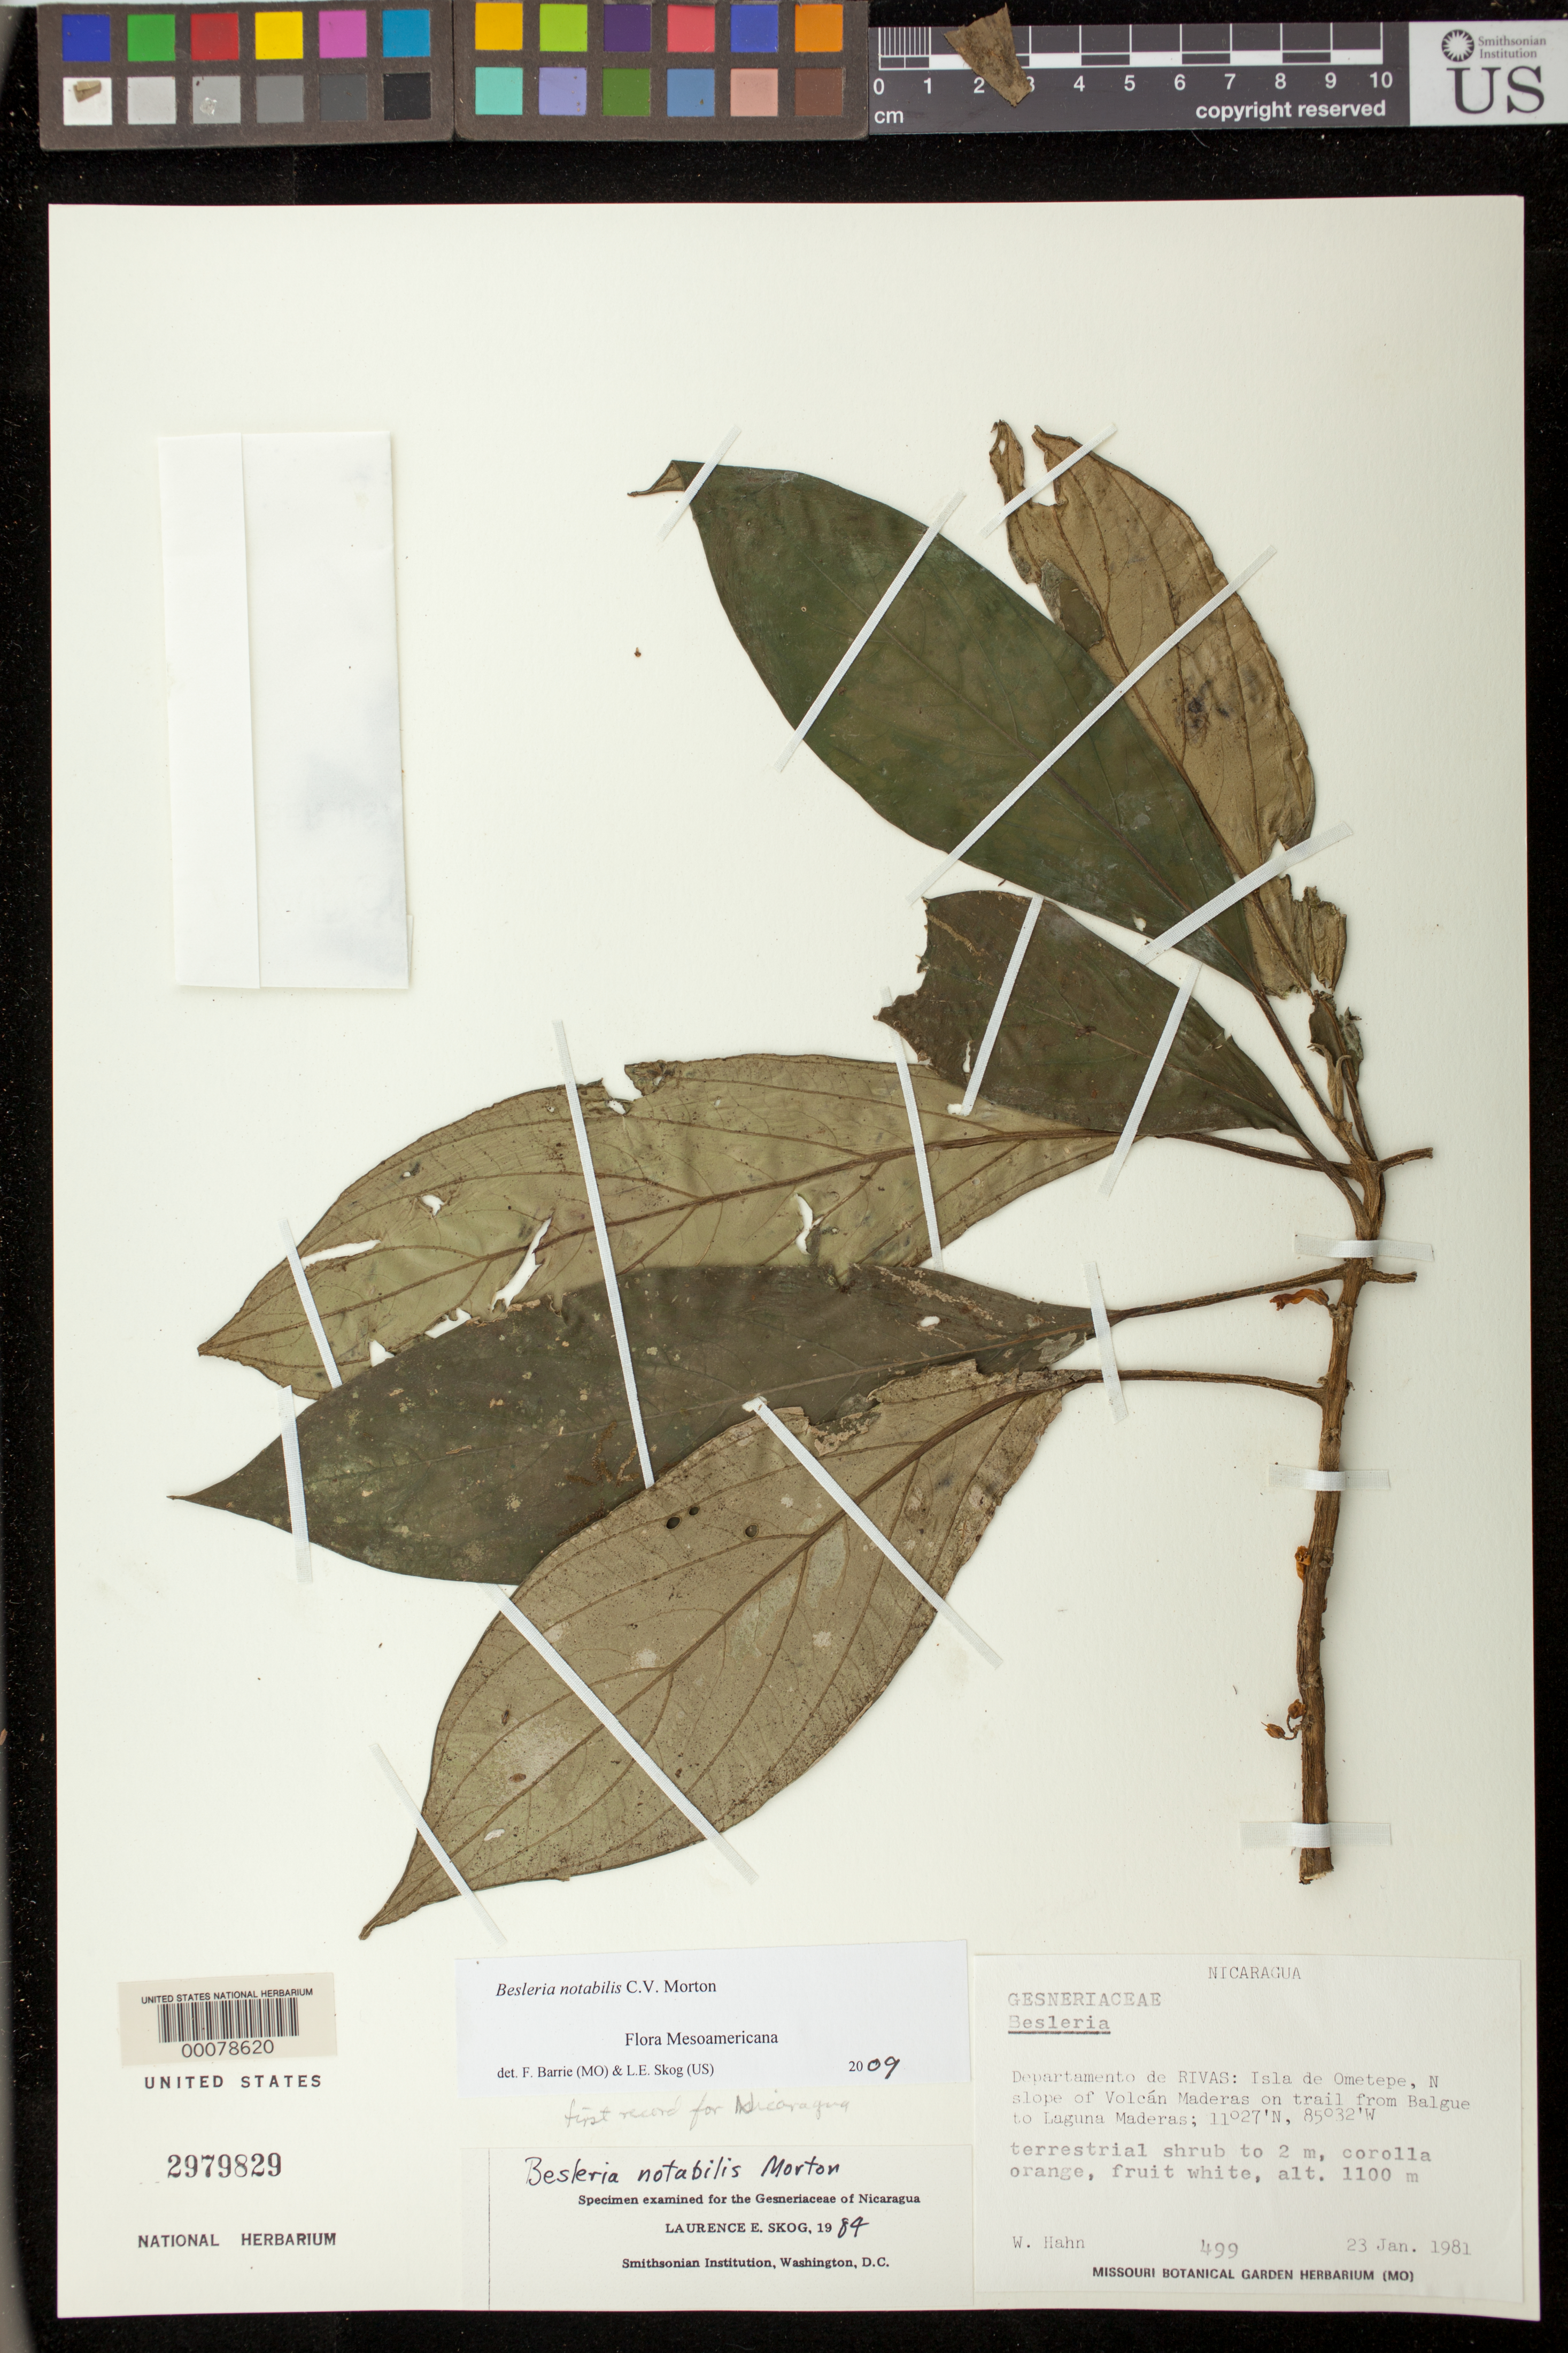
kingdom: Plantae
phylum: Tracheophyta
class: Magnoliopsida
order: Lamiales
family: Gesneriaceae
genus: Besleria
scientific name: Besleria notabilis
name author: C.V. Morton in Standl.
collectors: W. Hahn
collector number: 499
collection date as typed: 23 Jan 1981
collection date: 1981-01-23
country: Nicaragua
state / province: Rivas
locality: Isla de Ometepe, N slope of Volcan Maderas on trail from Balgue to Laguna Maderas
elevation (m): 1100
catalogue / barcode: US 2979829